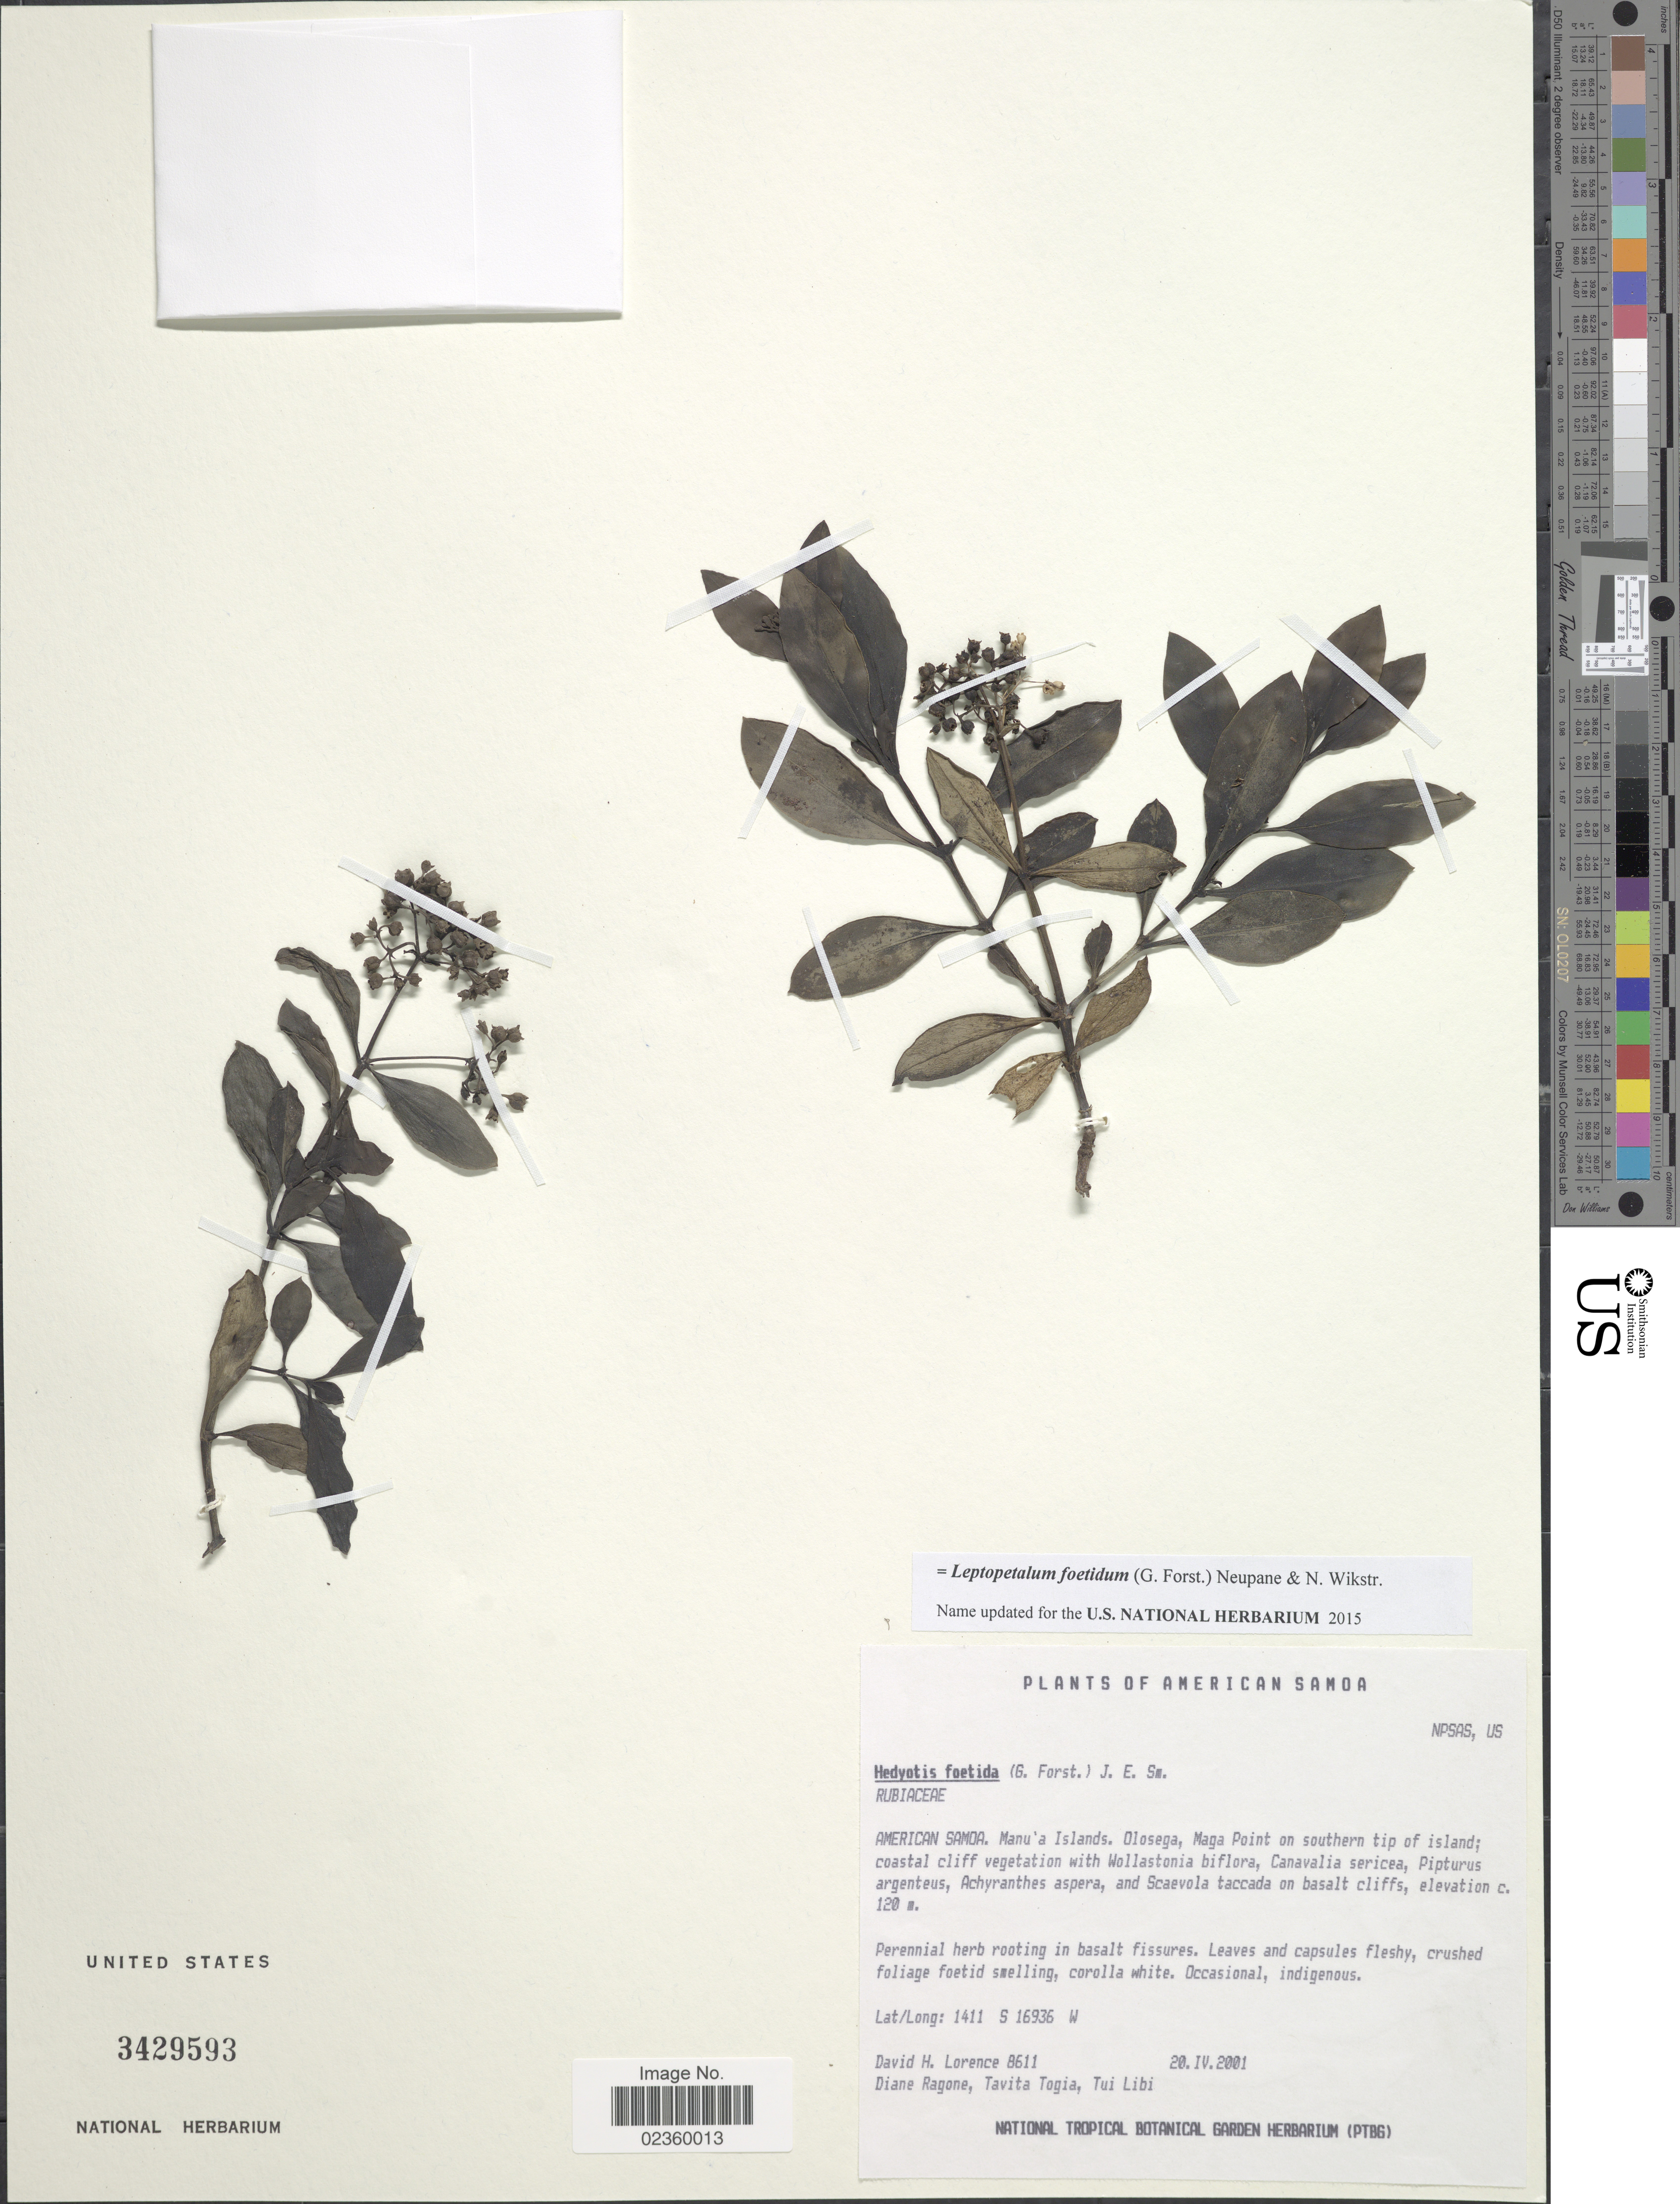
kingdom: Plantae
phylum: Tracheophyta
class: Magnoliopsida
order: Gentianales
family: Rubiaceae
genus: Leptopetalum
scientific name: Leptopetalum foetidum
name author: (G. Forst.) Neupane & N. Wikstr.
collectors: D. Lorence, D. Ragone, T. Togia & T. Libi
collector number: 8611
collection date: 2001-04-20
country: American Samoa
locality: Manu'a Islands. Olosega, Maga Point on southern tip of island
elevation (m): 120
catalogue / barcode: US 3429593